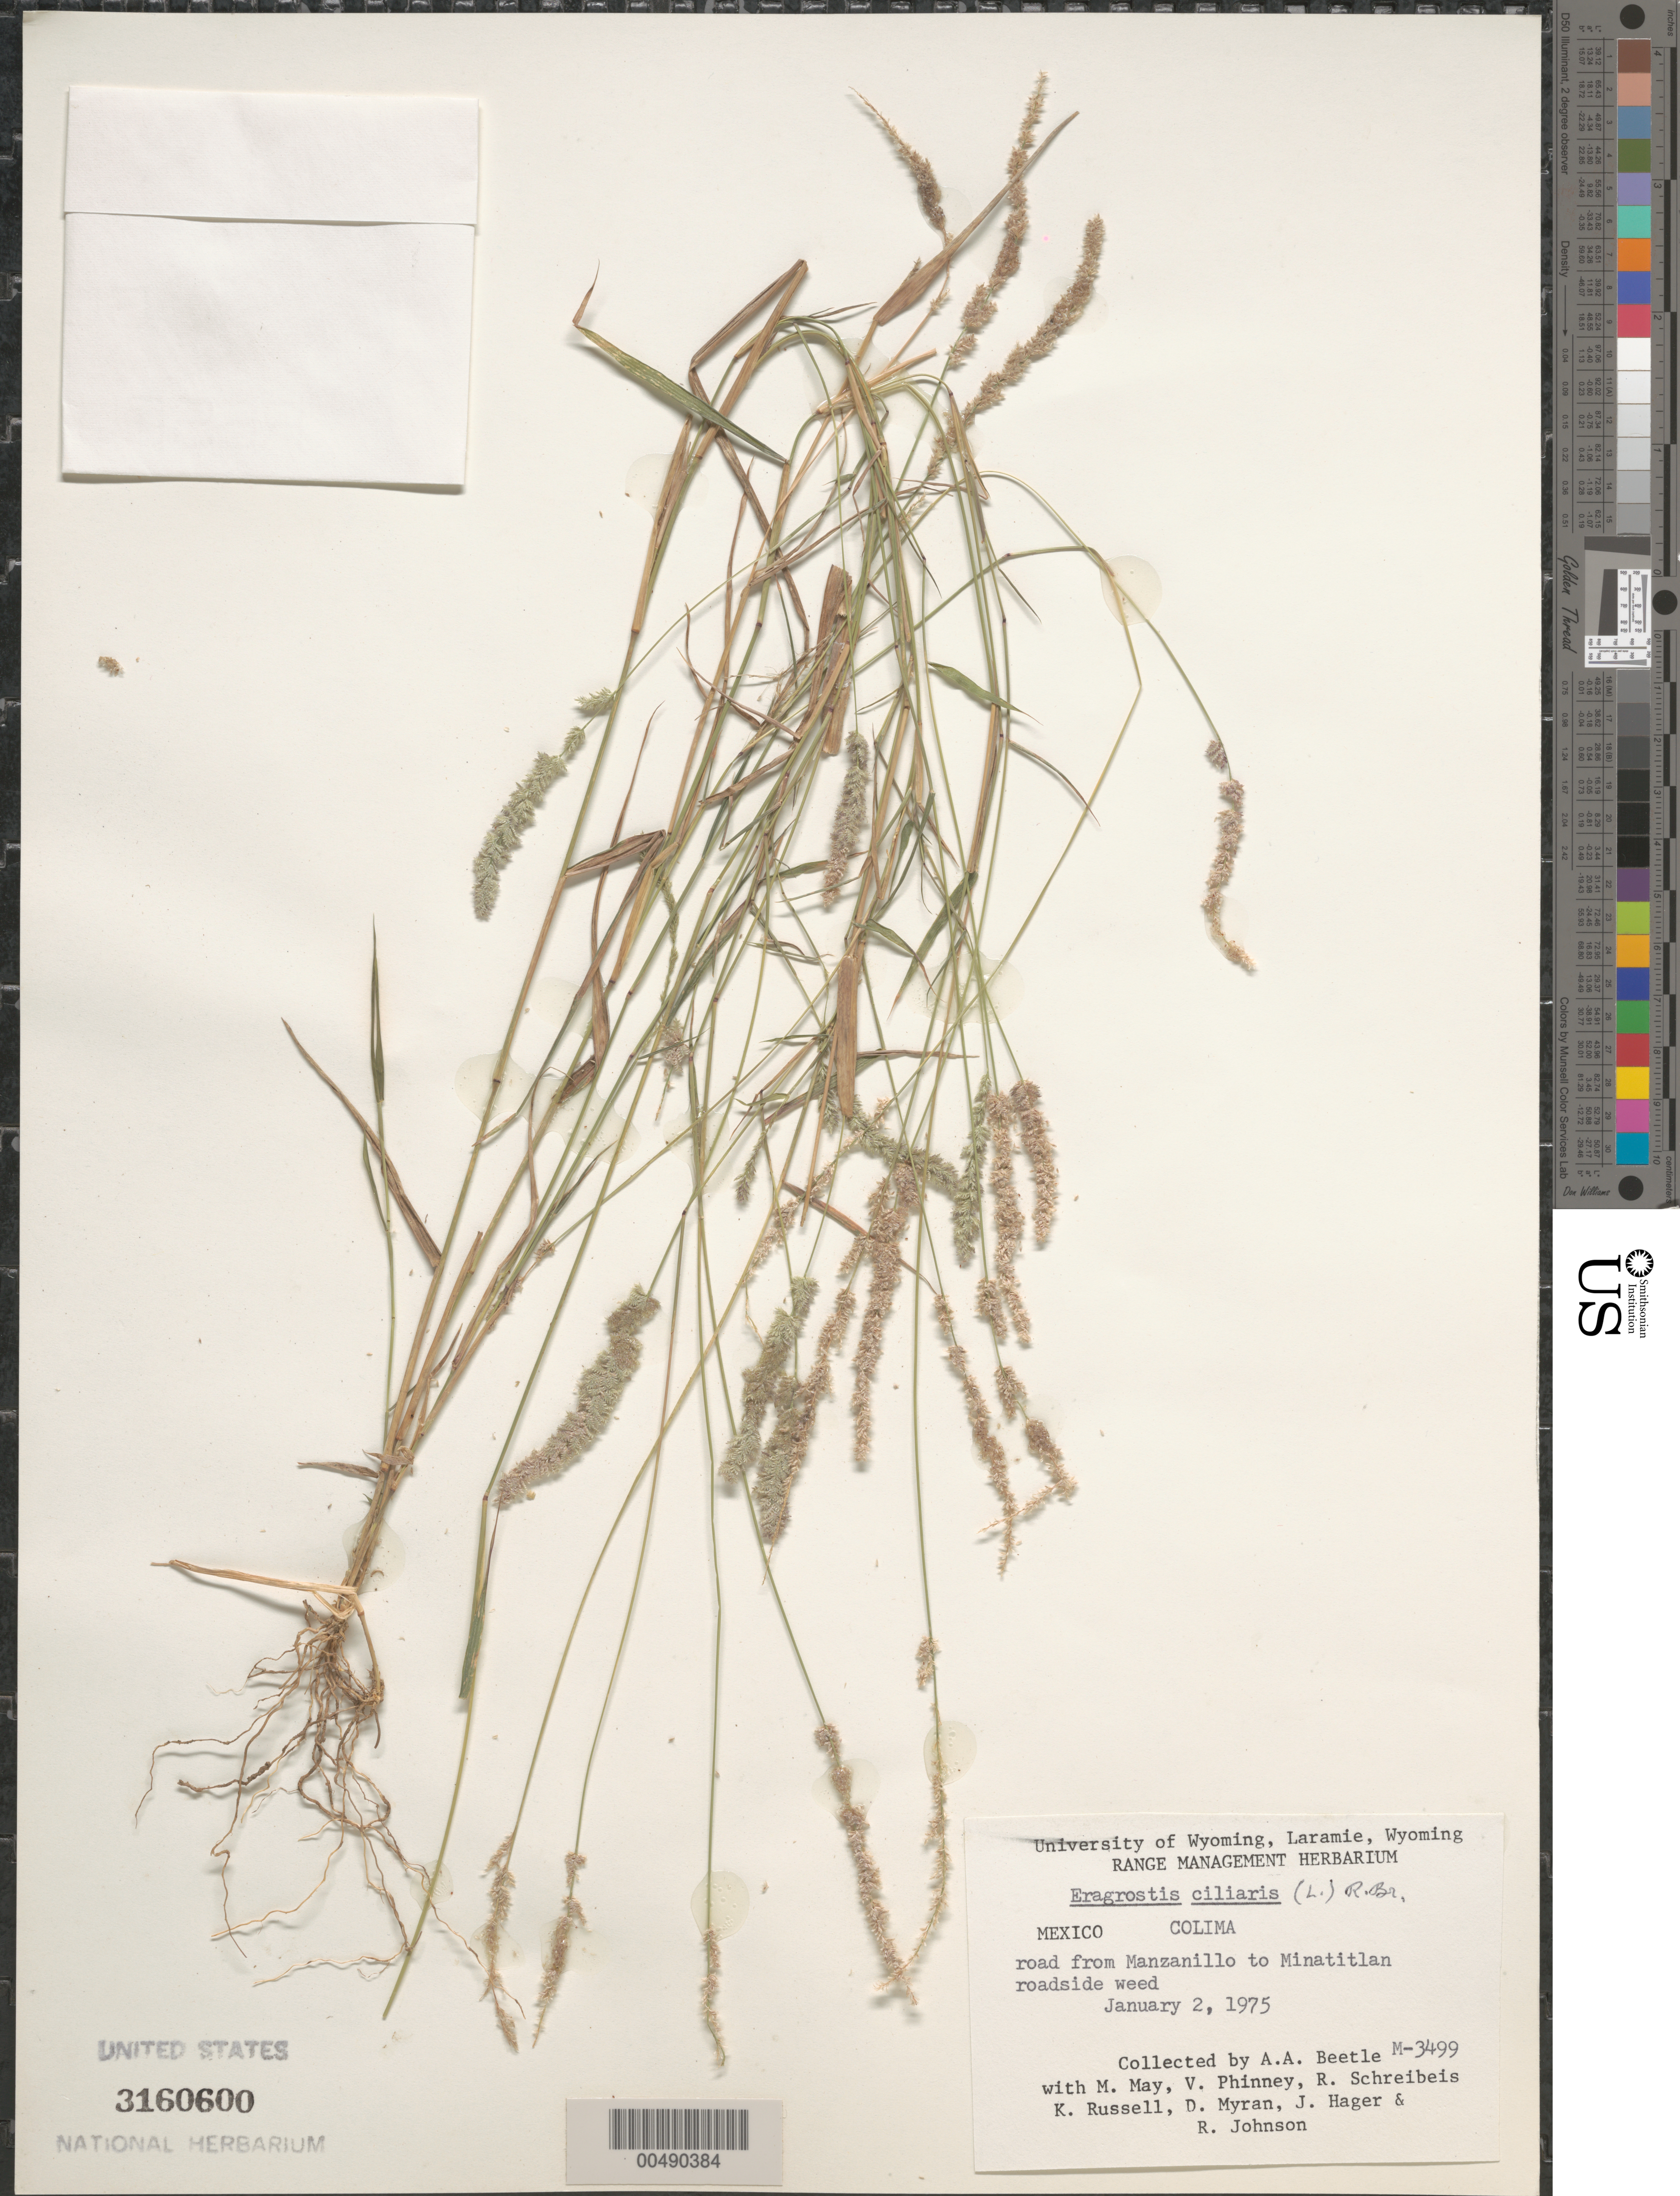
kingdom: Plantae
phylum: Tracheophyta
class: Liliopsida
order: Poales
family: Poaceae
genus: Eragrostis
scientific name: Eragrostis ciliaris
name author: (L.) R. Br.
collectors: A. A. Beetle, M. May, V. Phinney & R. Schreibeis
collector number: M-3499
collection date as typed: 2 Jan 1975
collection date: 1975-01-02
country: Mexico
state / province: Colima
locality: Rd from Manzanillo to Minatitlán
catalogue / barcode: US 3160600